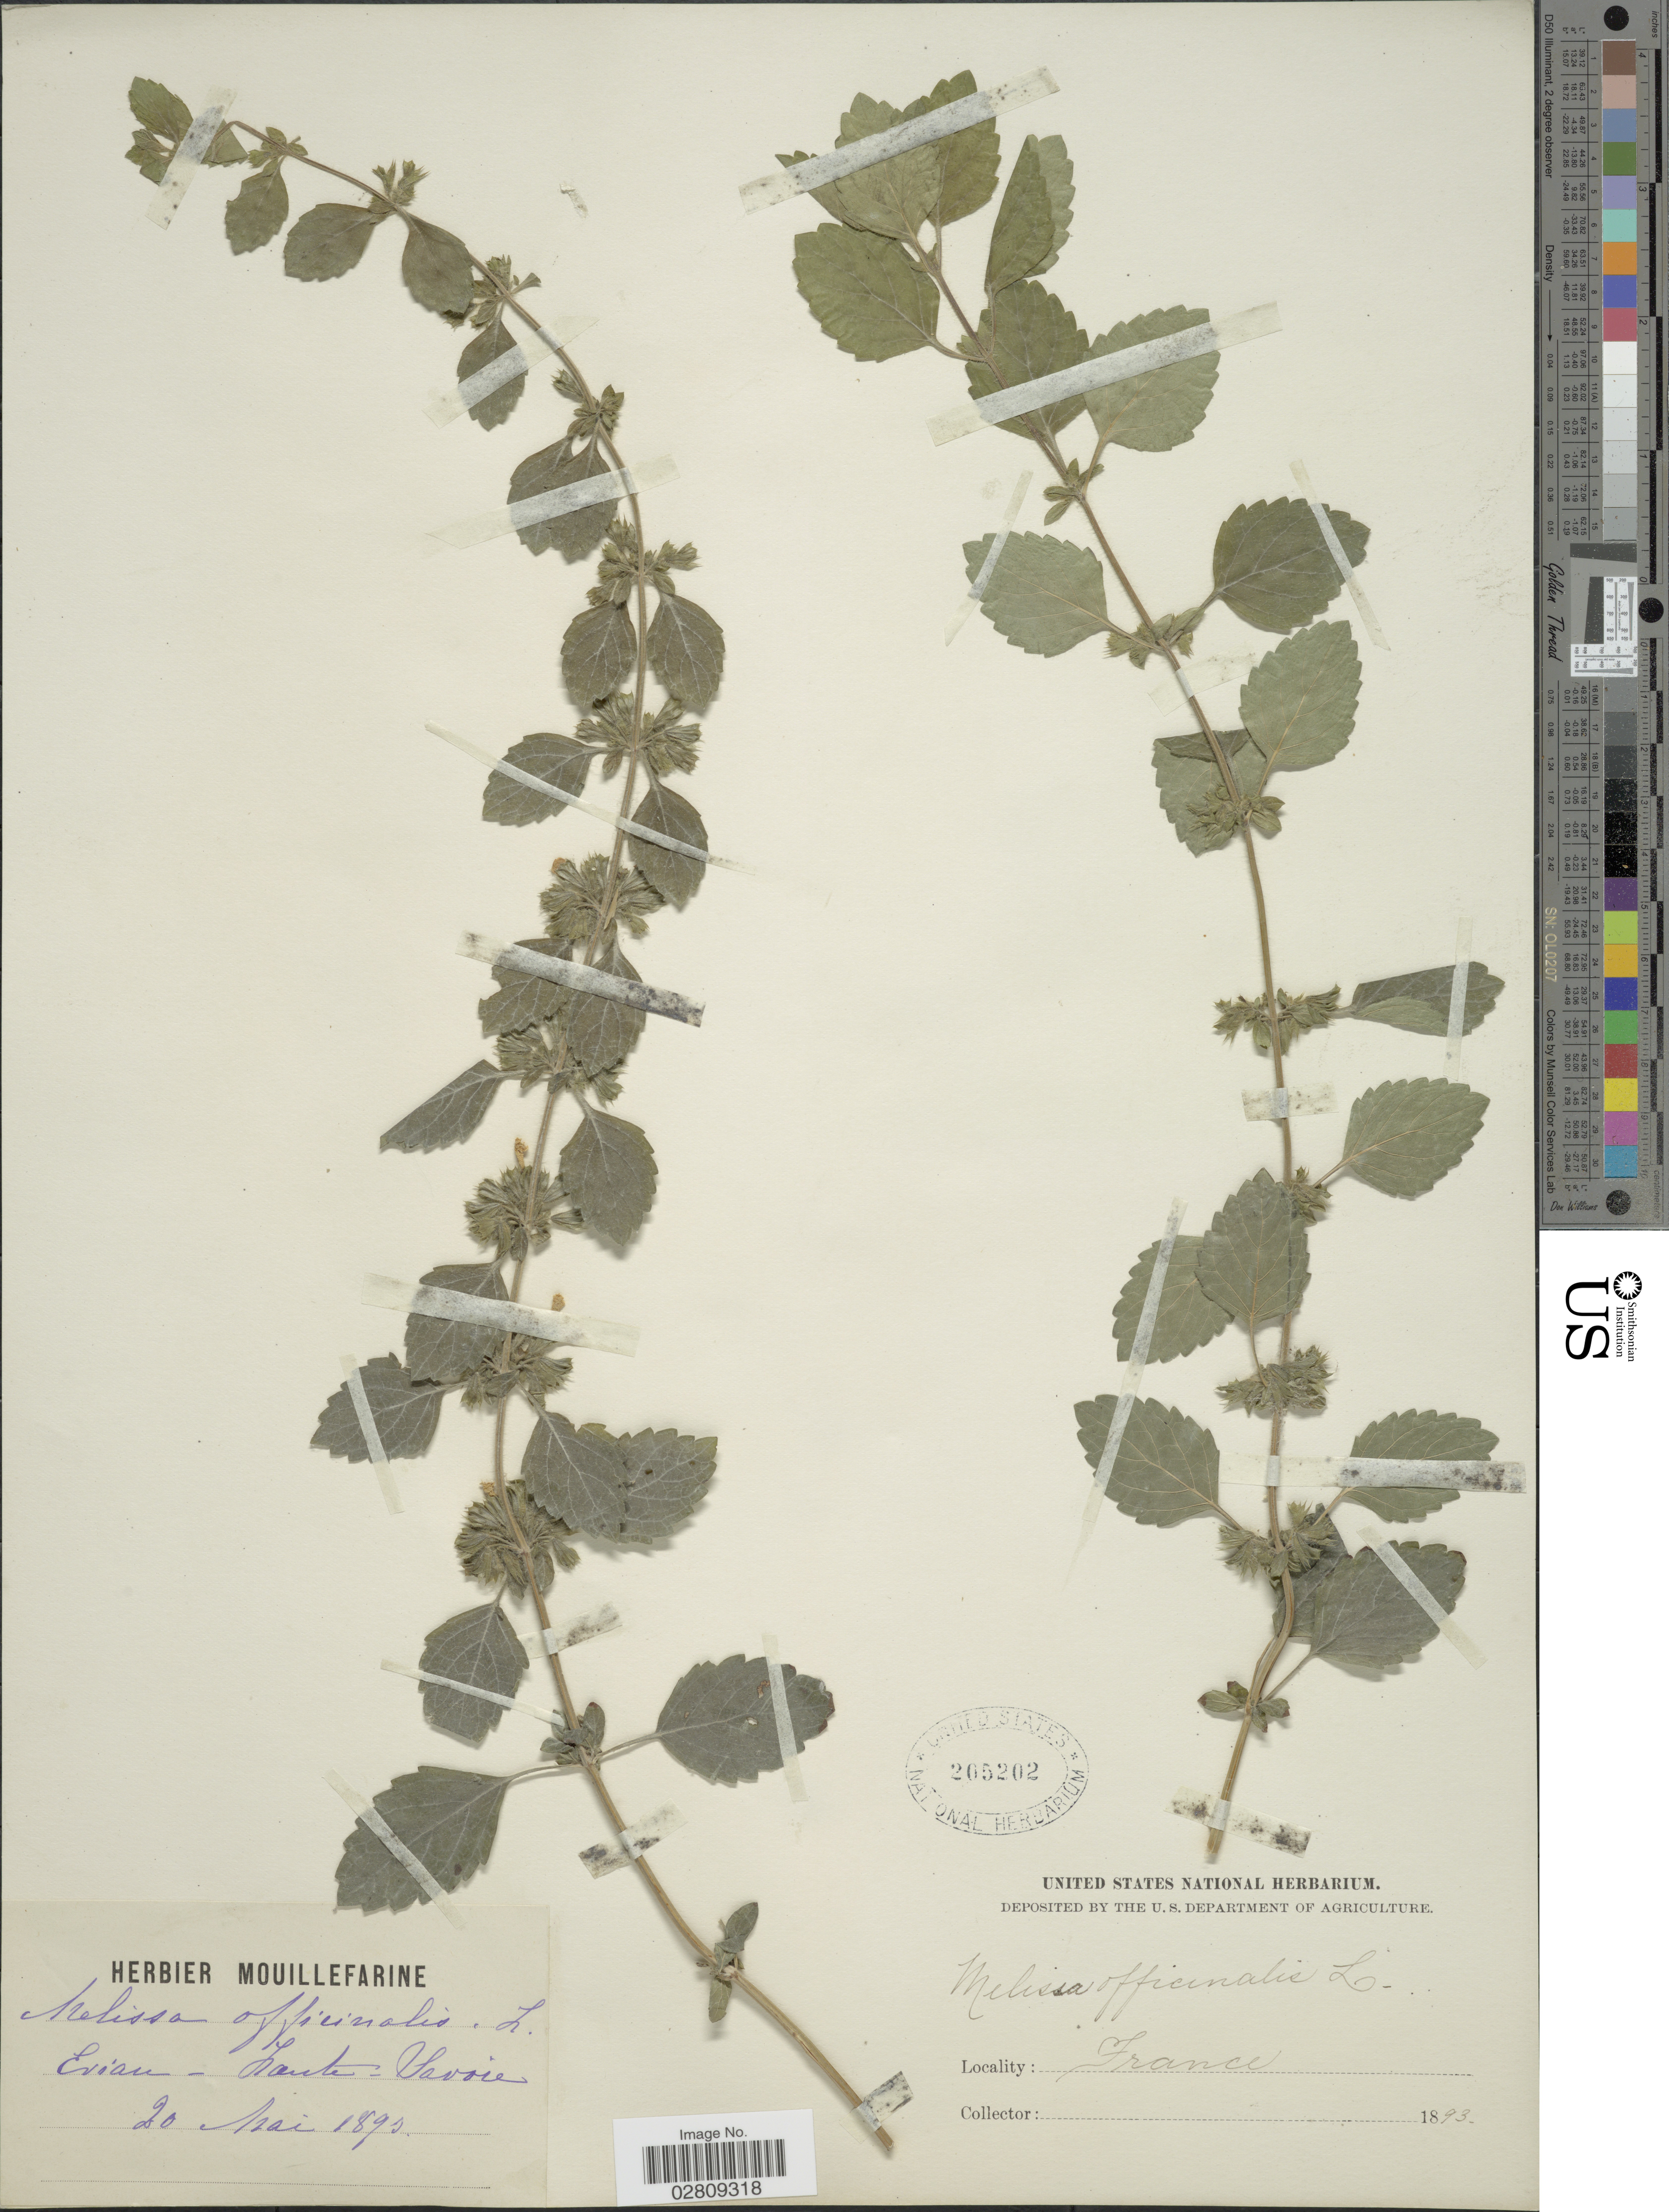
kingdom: Plantae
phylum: Tracheophyta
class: Magnoliopsida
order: Lamiales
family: Lamiaceae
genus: Melissa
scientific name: Melissa officinalis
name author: L.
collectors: ex herb. Mouillefarine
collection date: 1893-05-20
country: France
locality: Eviau - Haute - Savoie.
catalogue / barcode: US 205202